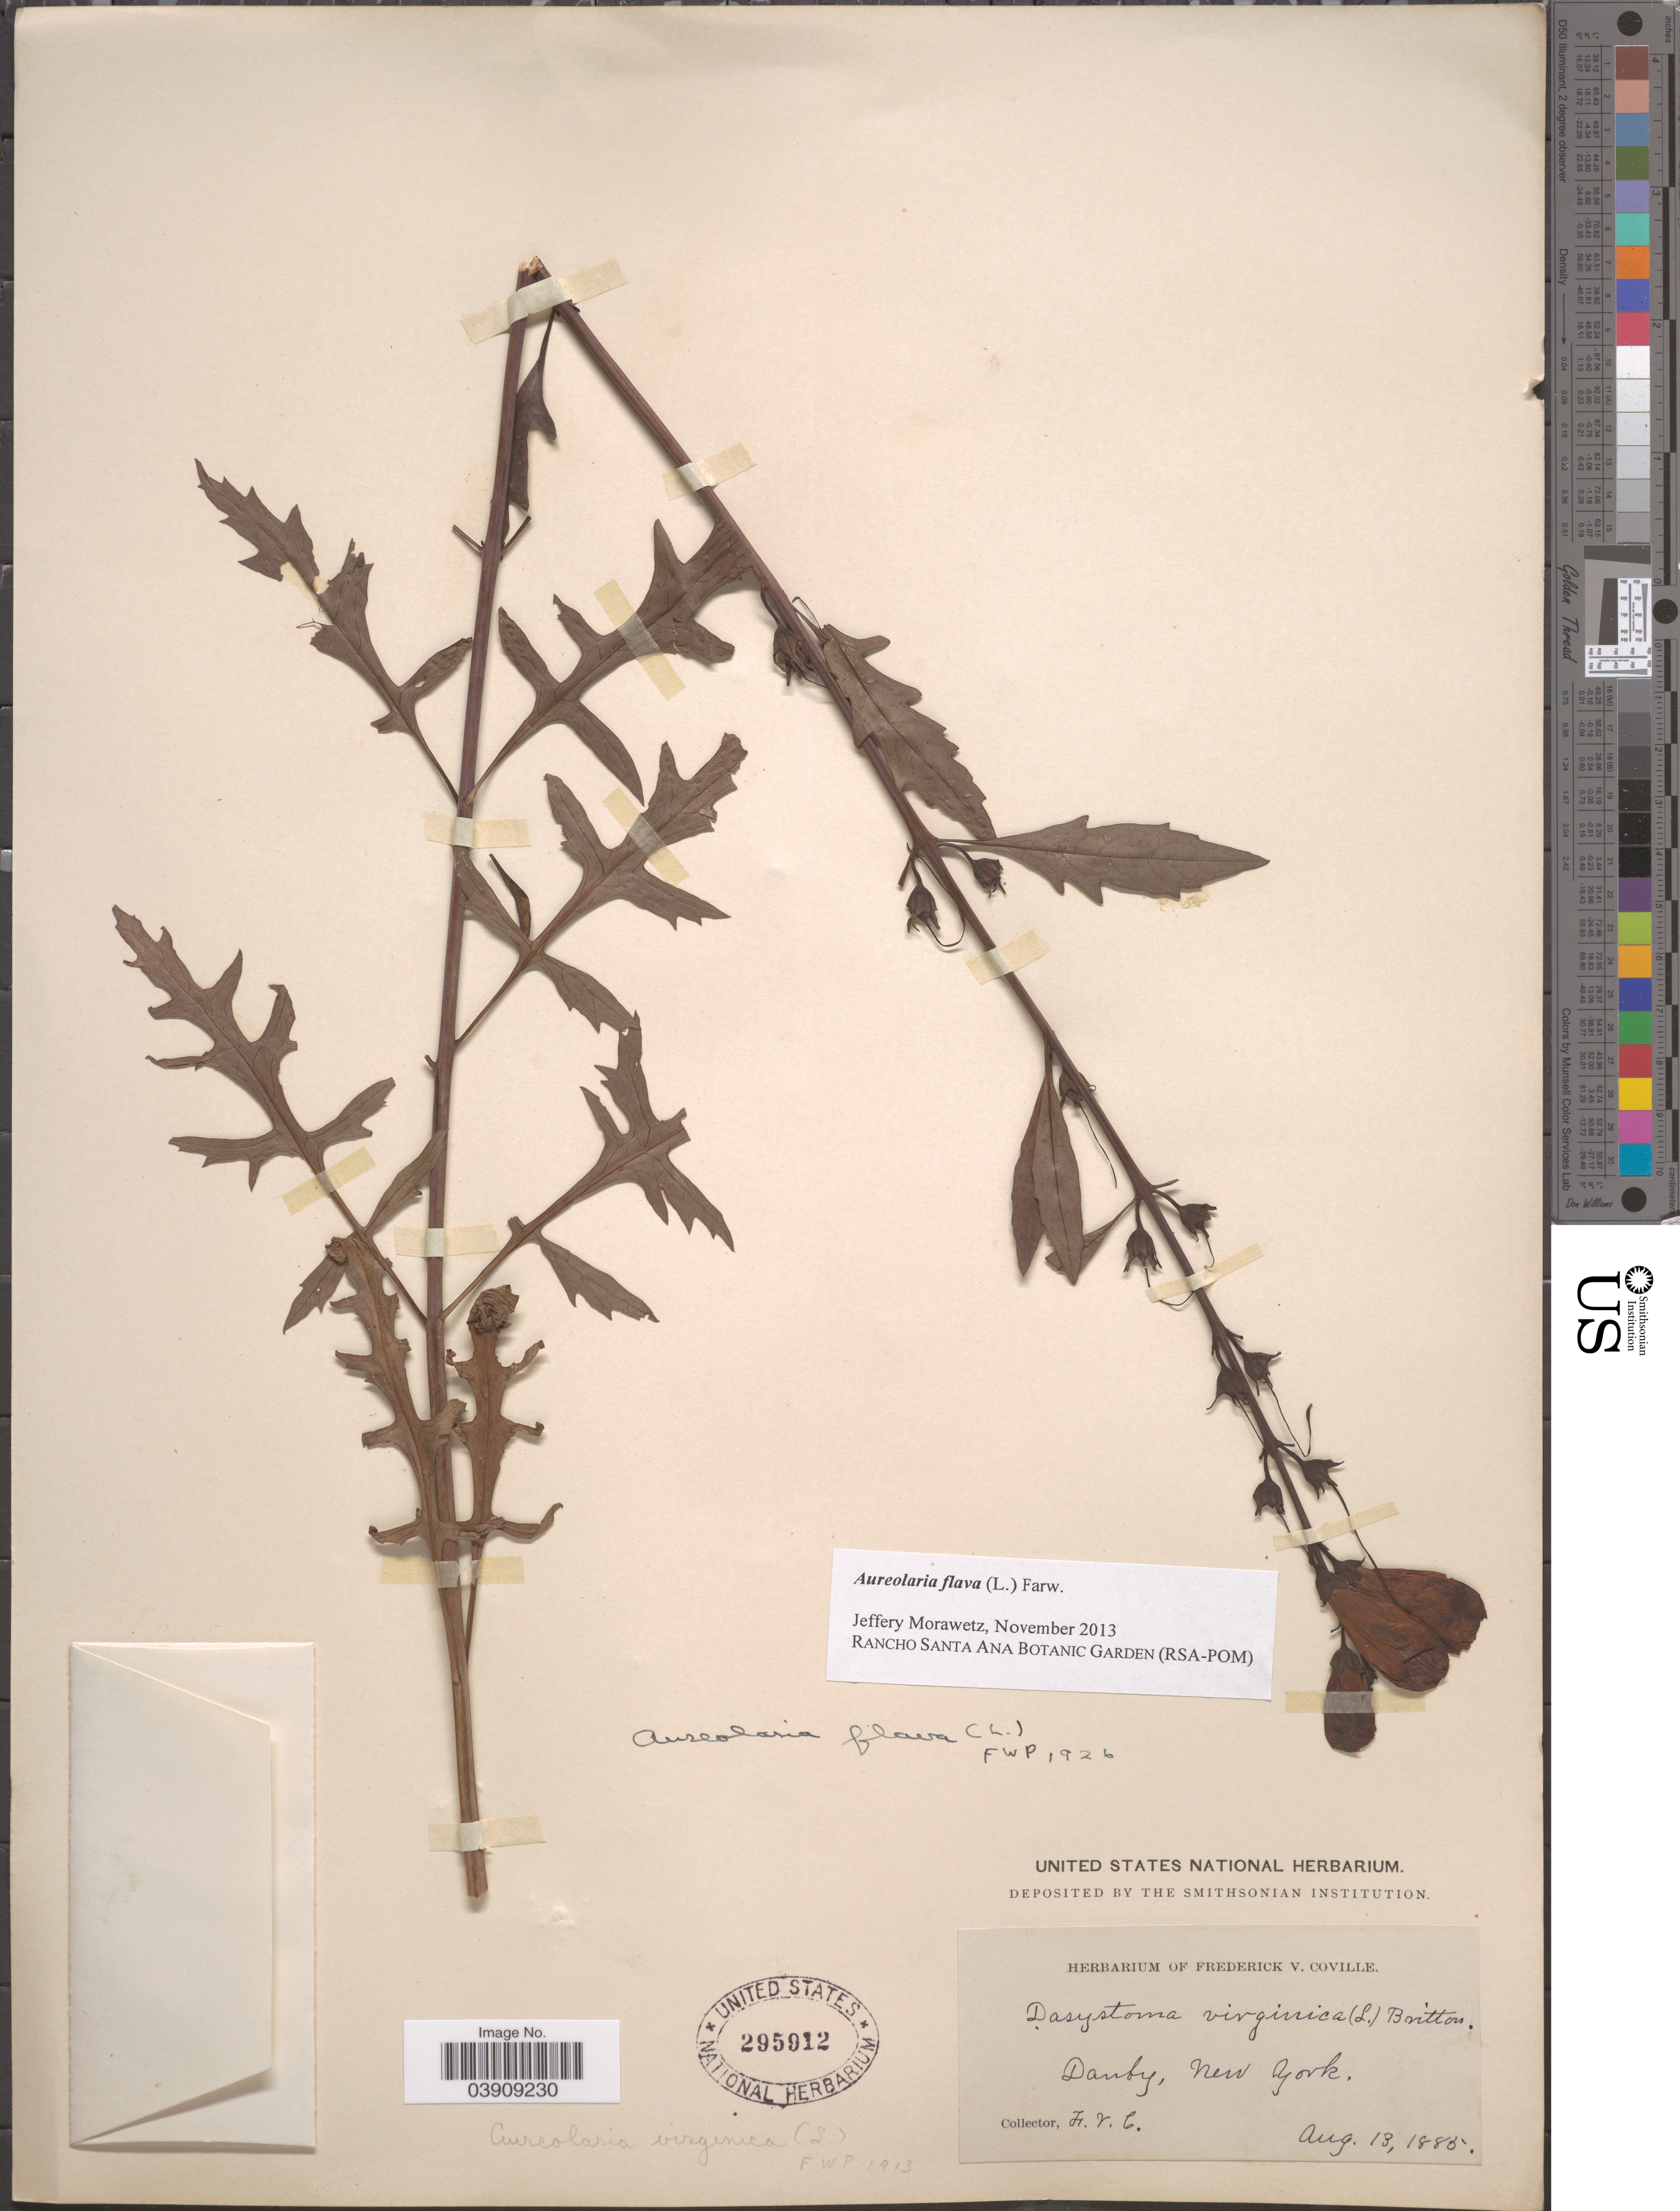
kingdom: Plantae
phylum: Tracheophyta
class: Magnoliopsida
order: Lamiales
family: Orobanchaceae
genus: Aureolaria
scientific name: Aureolaria flava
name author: (L.) Farw.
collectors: F. V. Coville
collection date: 1885-08-13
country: United States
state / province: New York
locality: Danby.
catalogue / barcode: US 295912